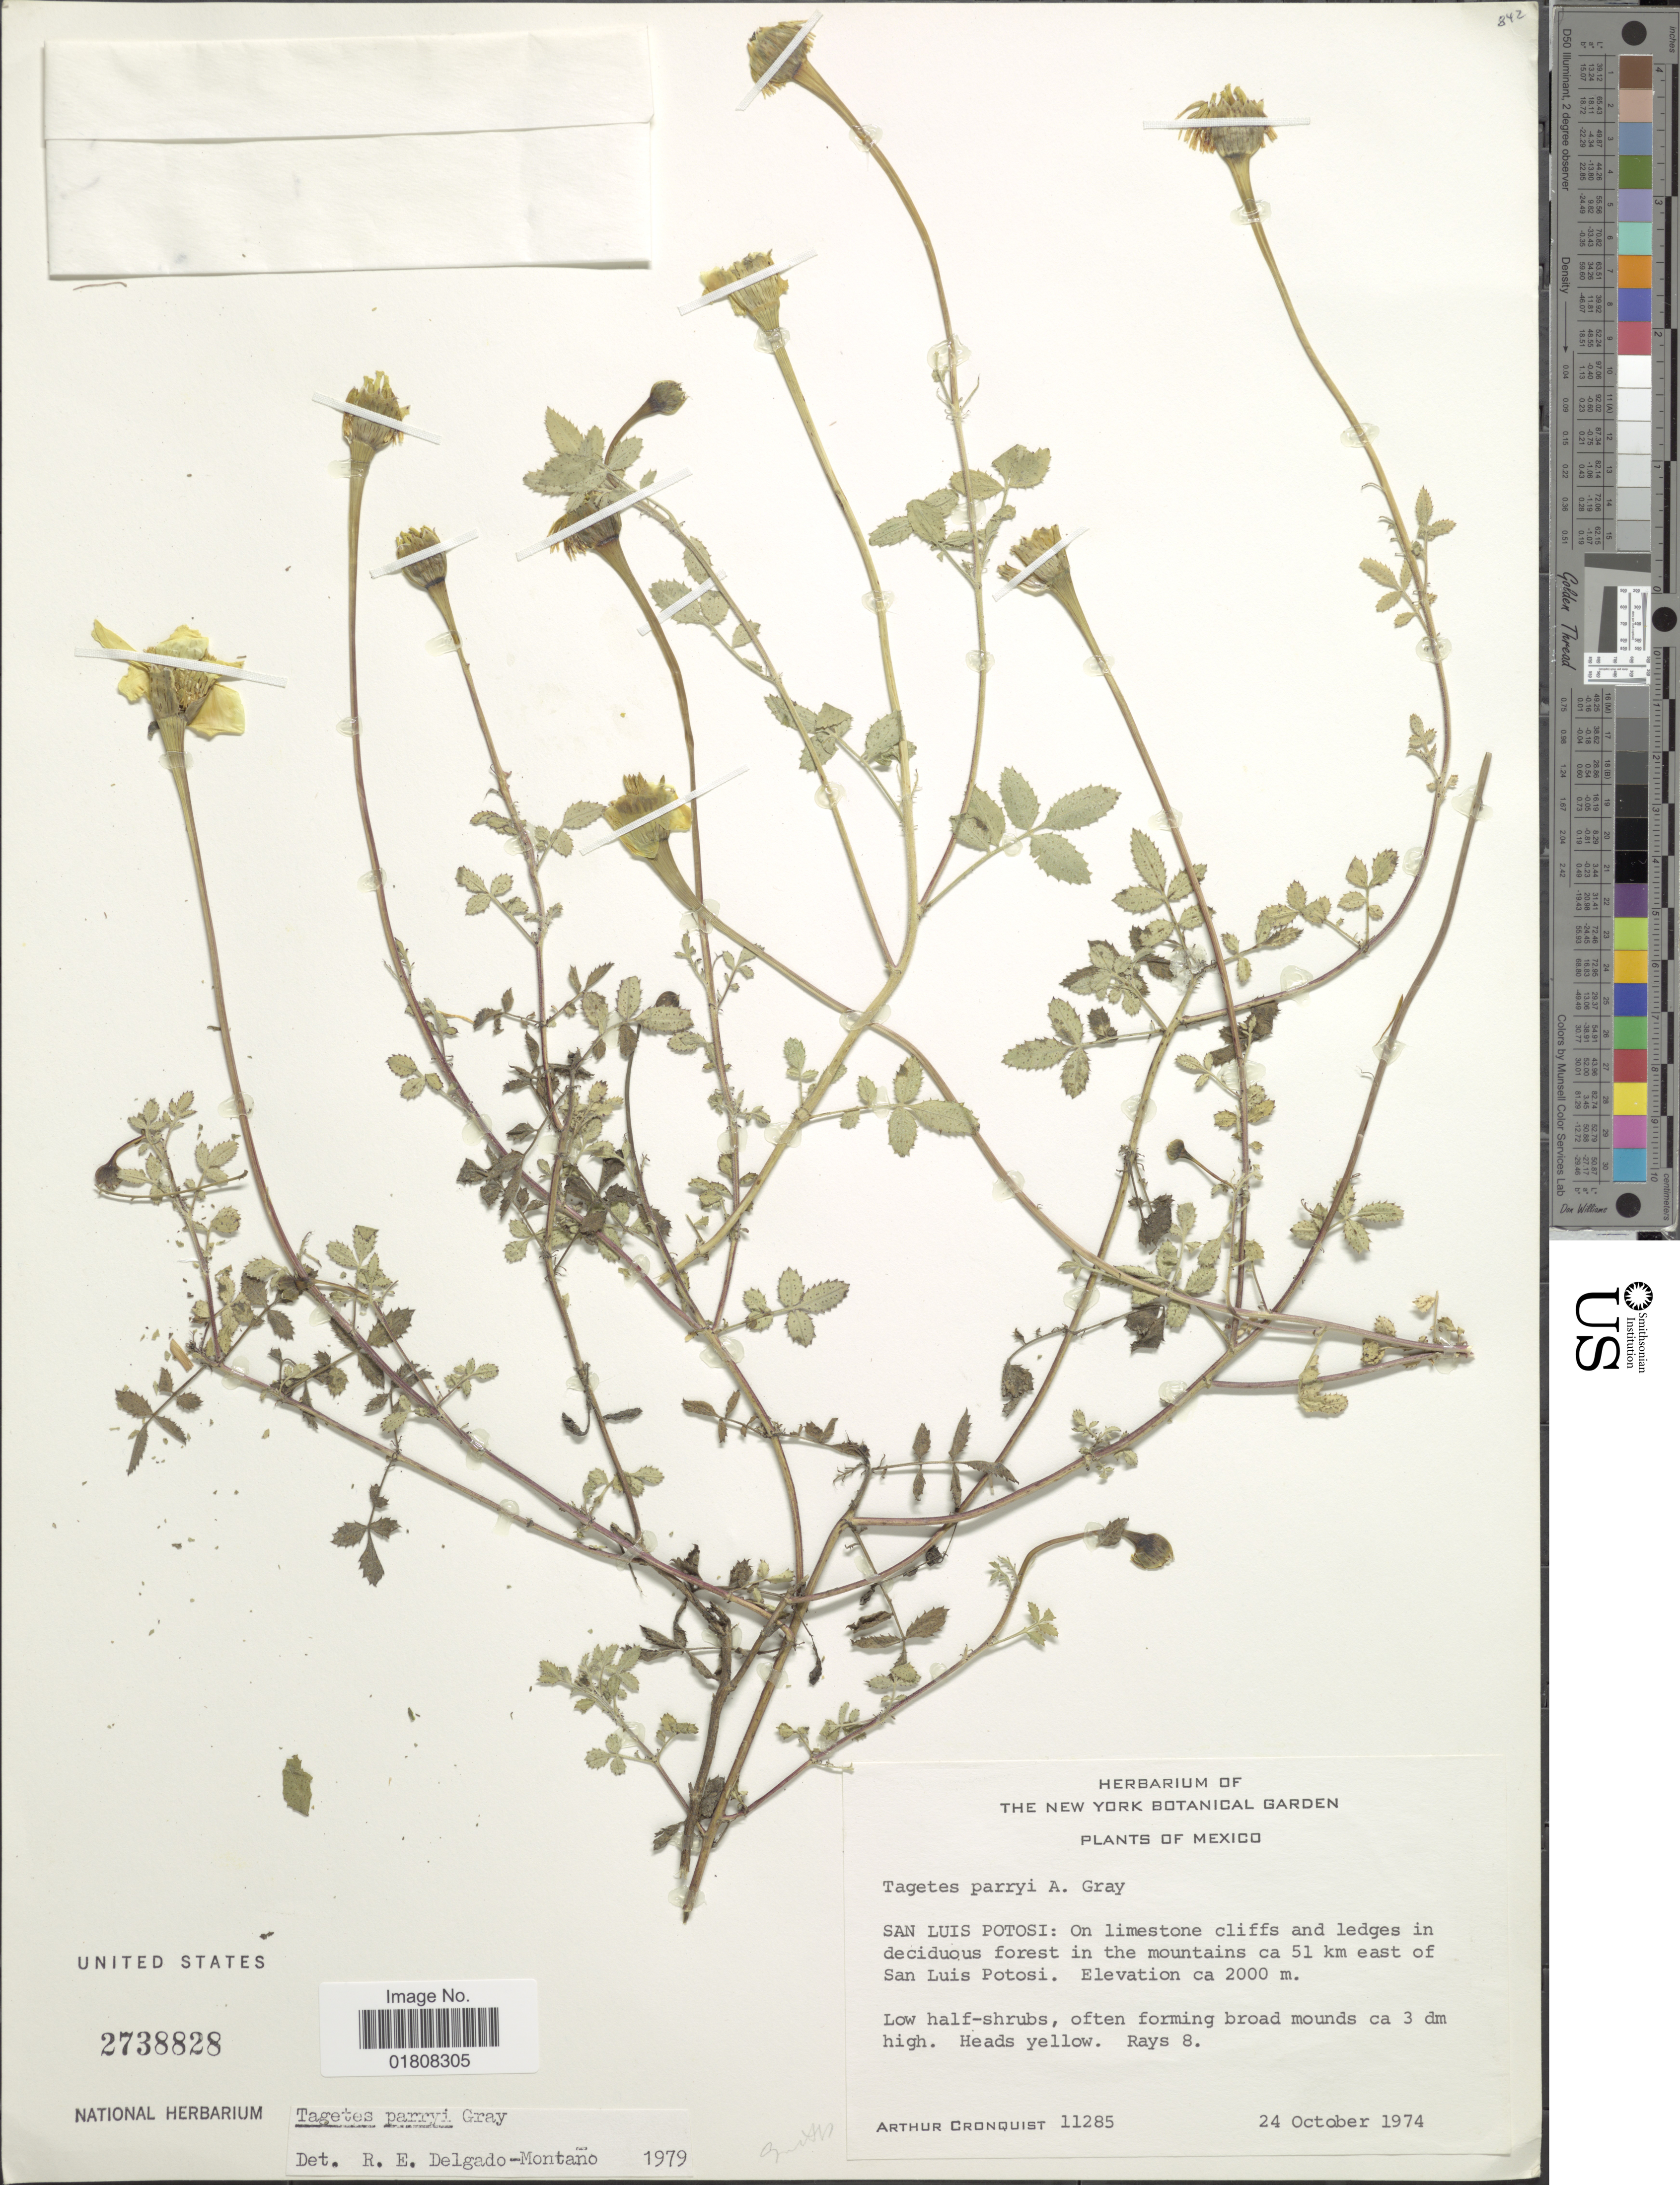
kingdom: Plantae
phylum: Tracheophyta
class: Magnoliopsida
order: Asterales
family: Asteraceae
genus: Tagetes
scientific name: Tagetes parryi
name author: A. Gray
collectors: A. J. Cronquist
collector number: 11285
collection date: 1974-10-24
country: Mexico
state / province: San Luis Potosí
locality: Mountains ca 51 km east of San Luis Potosi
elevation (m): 2000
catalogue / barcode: US 2738828